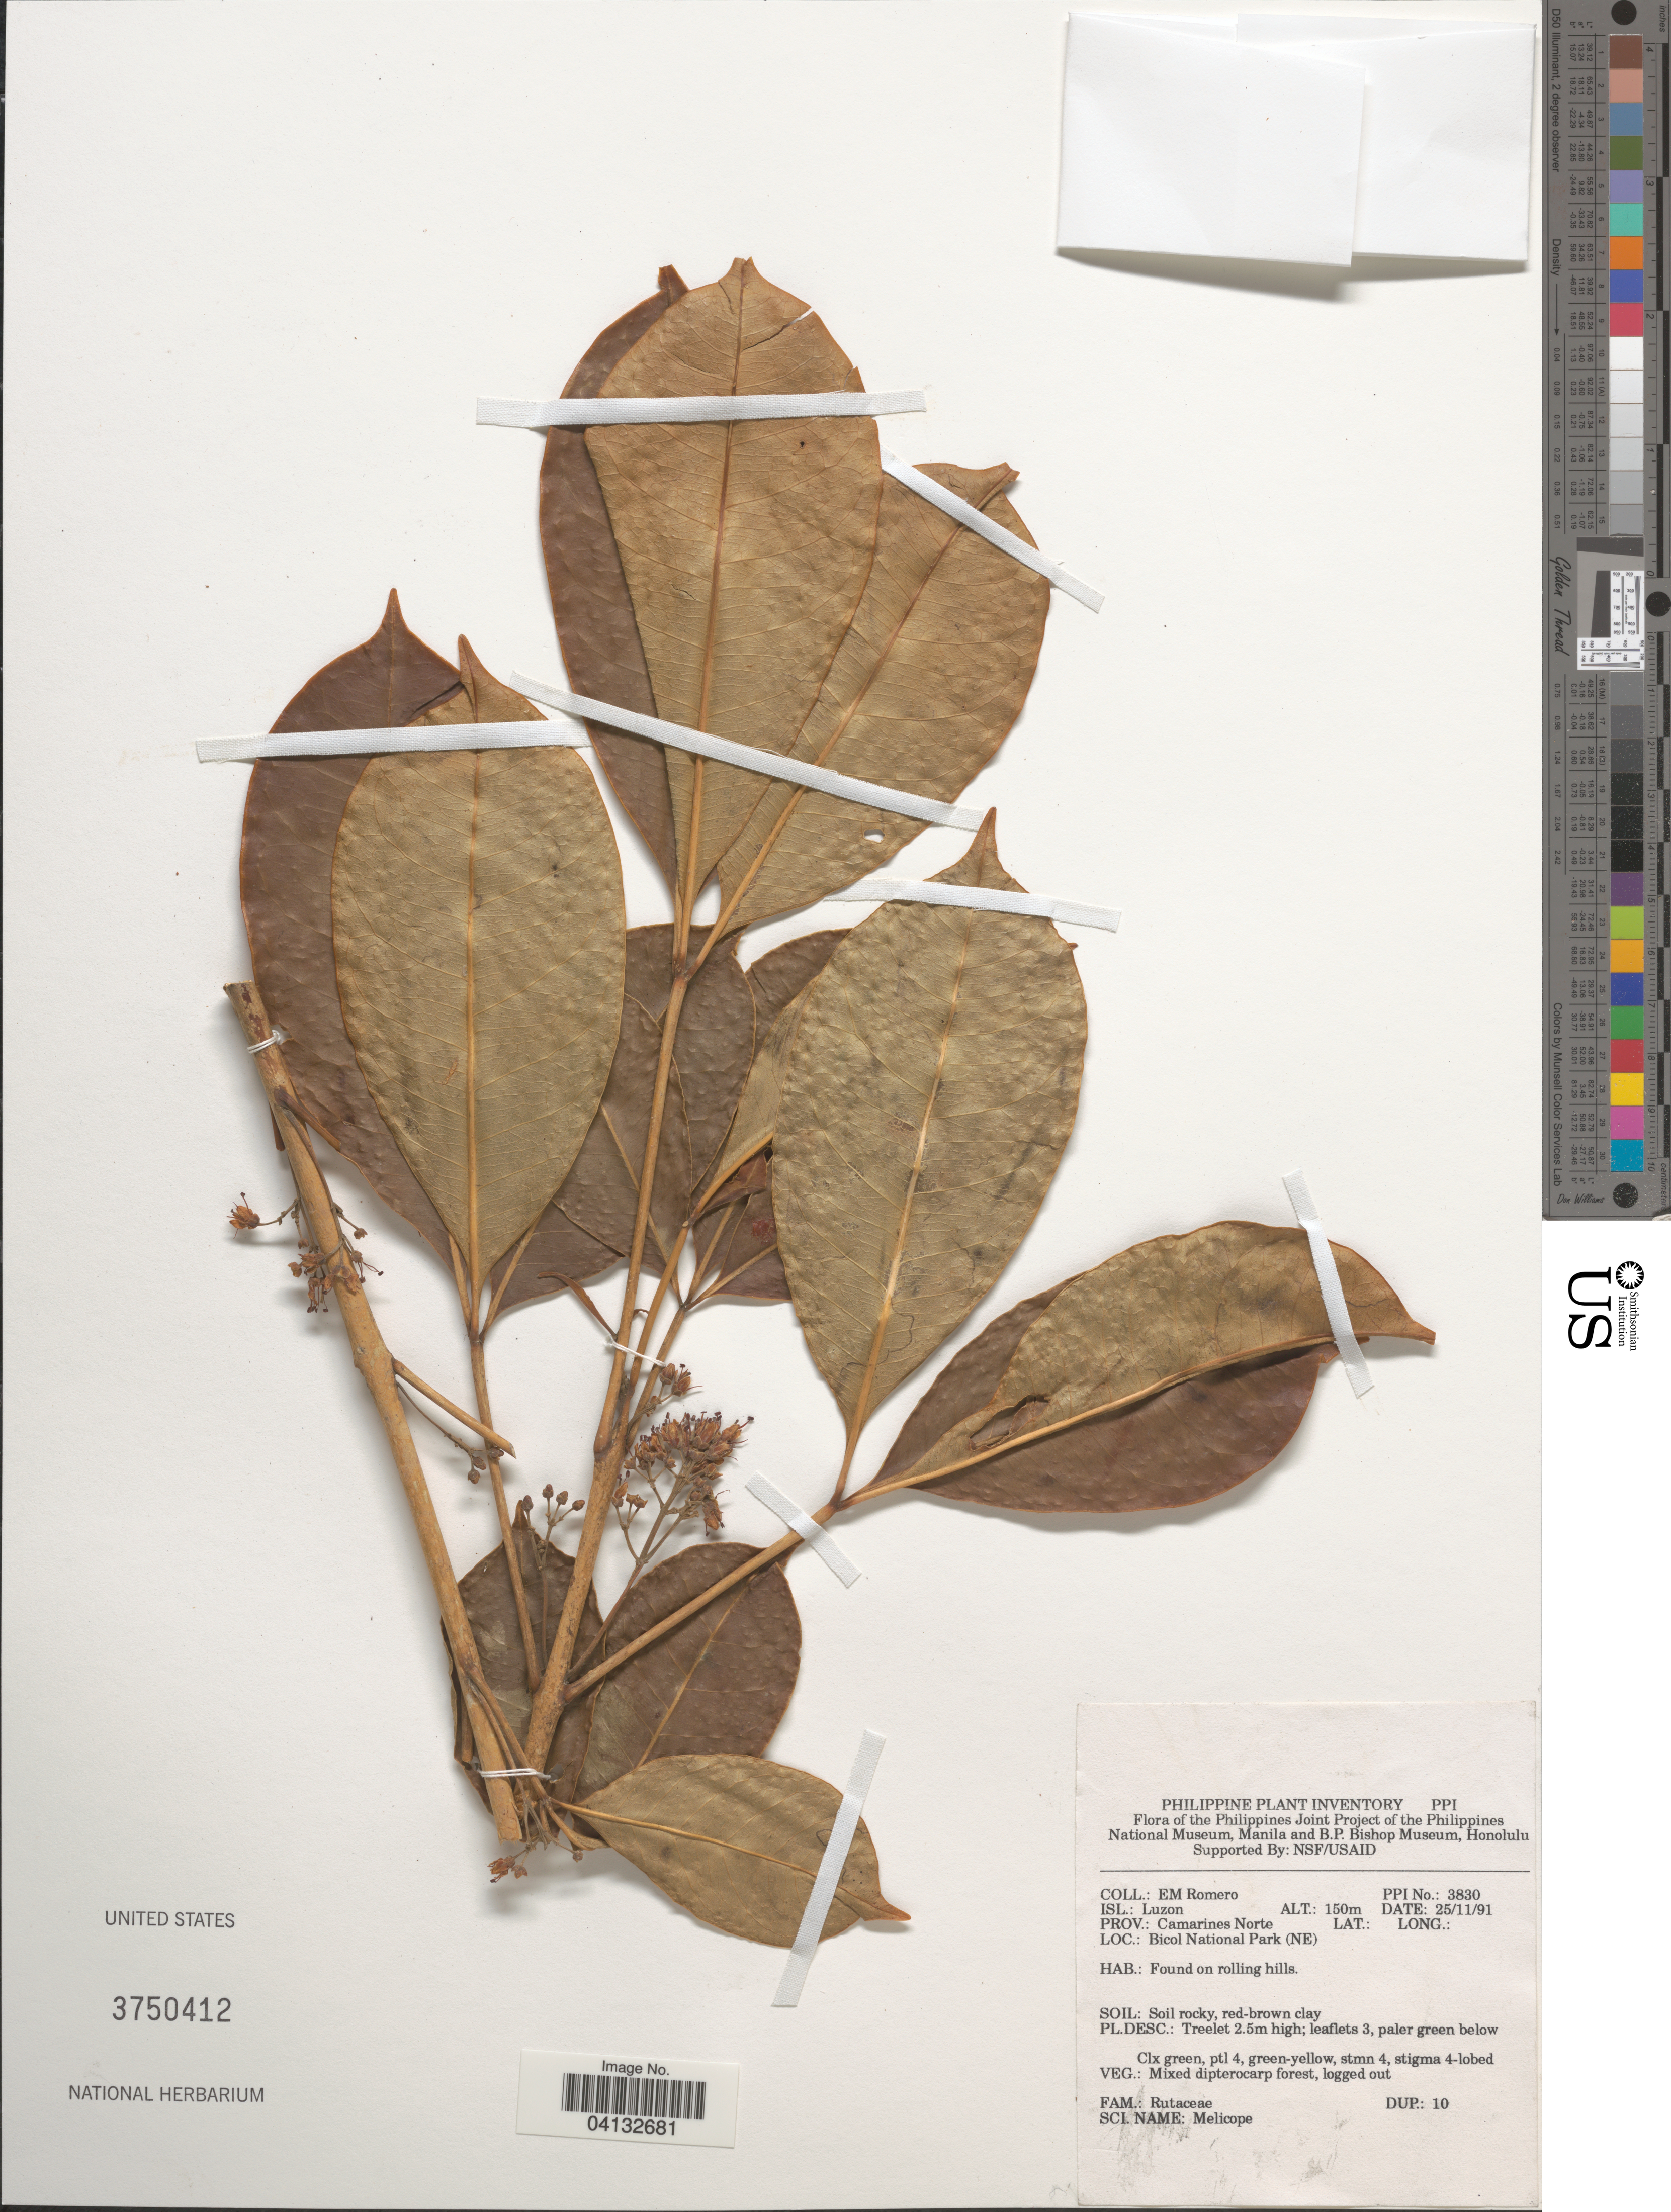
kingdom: Plantae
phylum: Tracheophyta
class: Magnoliopsida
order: Sapindales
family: Rutaceae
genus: Melicope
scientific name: Melicope sp.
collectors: E. Romero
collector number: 3830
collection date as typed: Transcribed d/m/y: 25/11/91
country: Philippines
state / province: Bicol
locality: Isl.: Luzon. Prov.: Camarines Norte. Bicol National Park (NE).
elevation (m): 150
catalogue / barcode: US 3750412